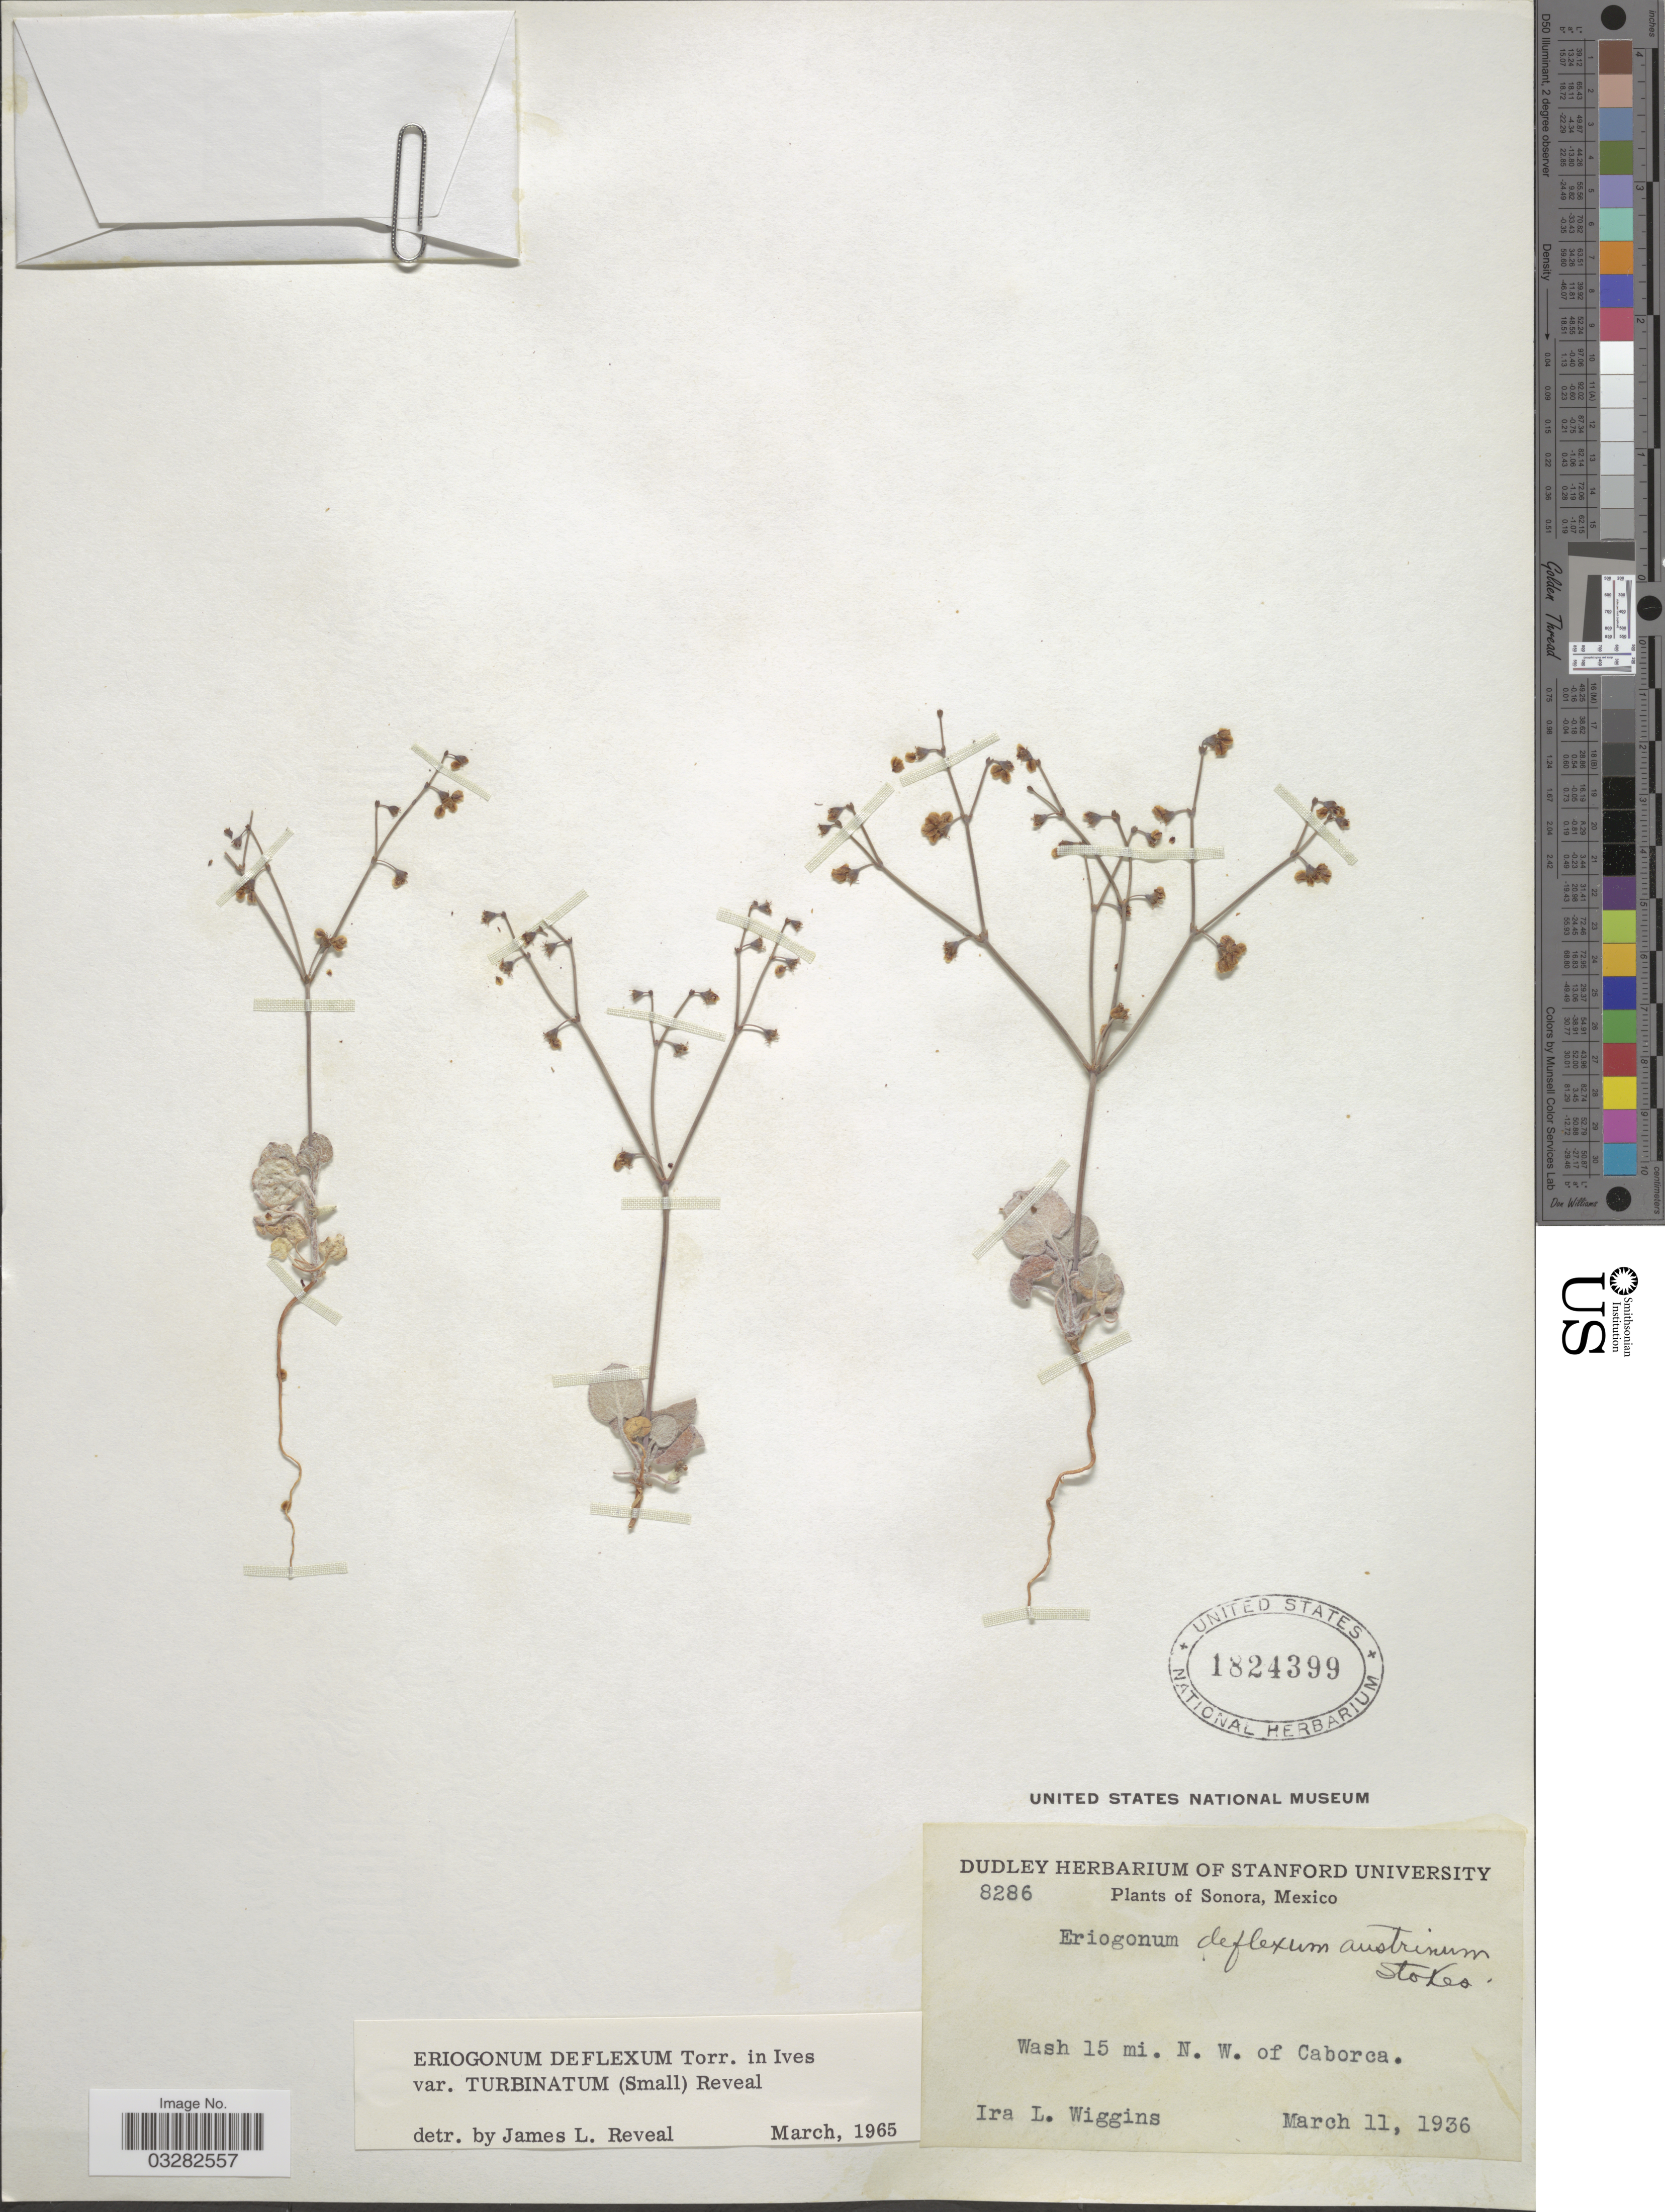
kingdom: Plantae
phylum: Tracheophyta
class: Magnoliopsida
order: Caryophyllales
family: Polygonaceae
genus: Eriogonum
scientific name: Eriogonum deflexum var. turbinatum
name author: (Small) Reveal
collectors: I. L. Wiggins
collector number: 8286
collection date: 1936-03-11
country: Mexico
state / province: Sonora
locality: Wash 15 mi. N. W. of Caborca.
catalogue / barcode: US 1824399